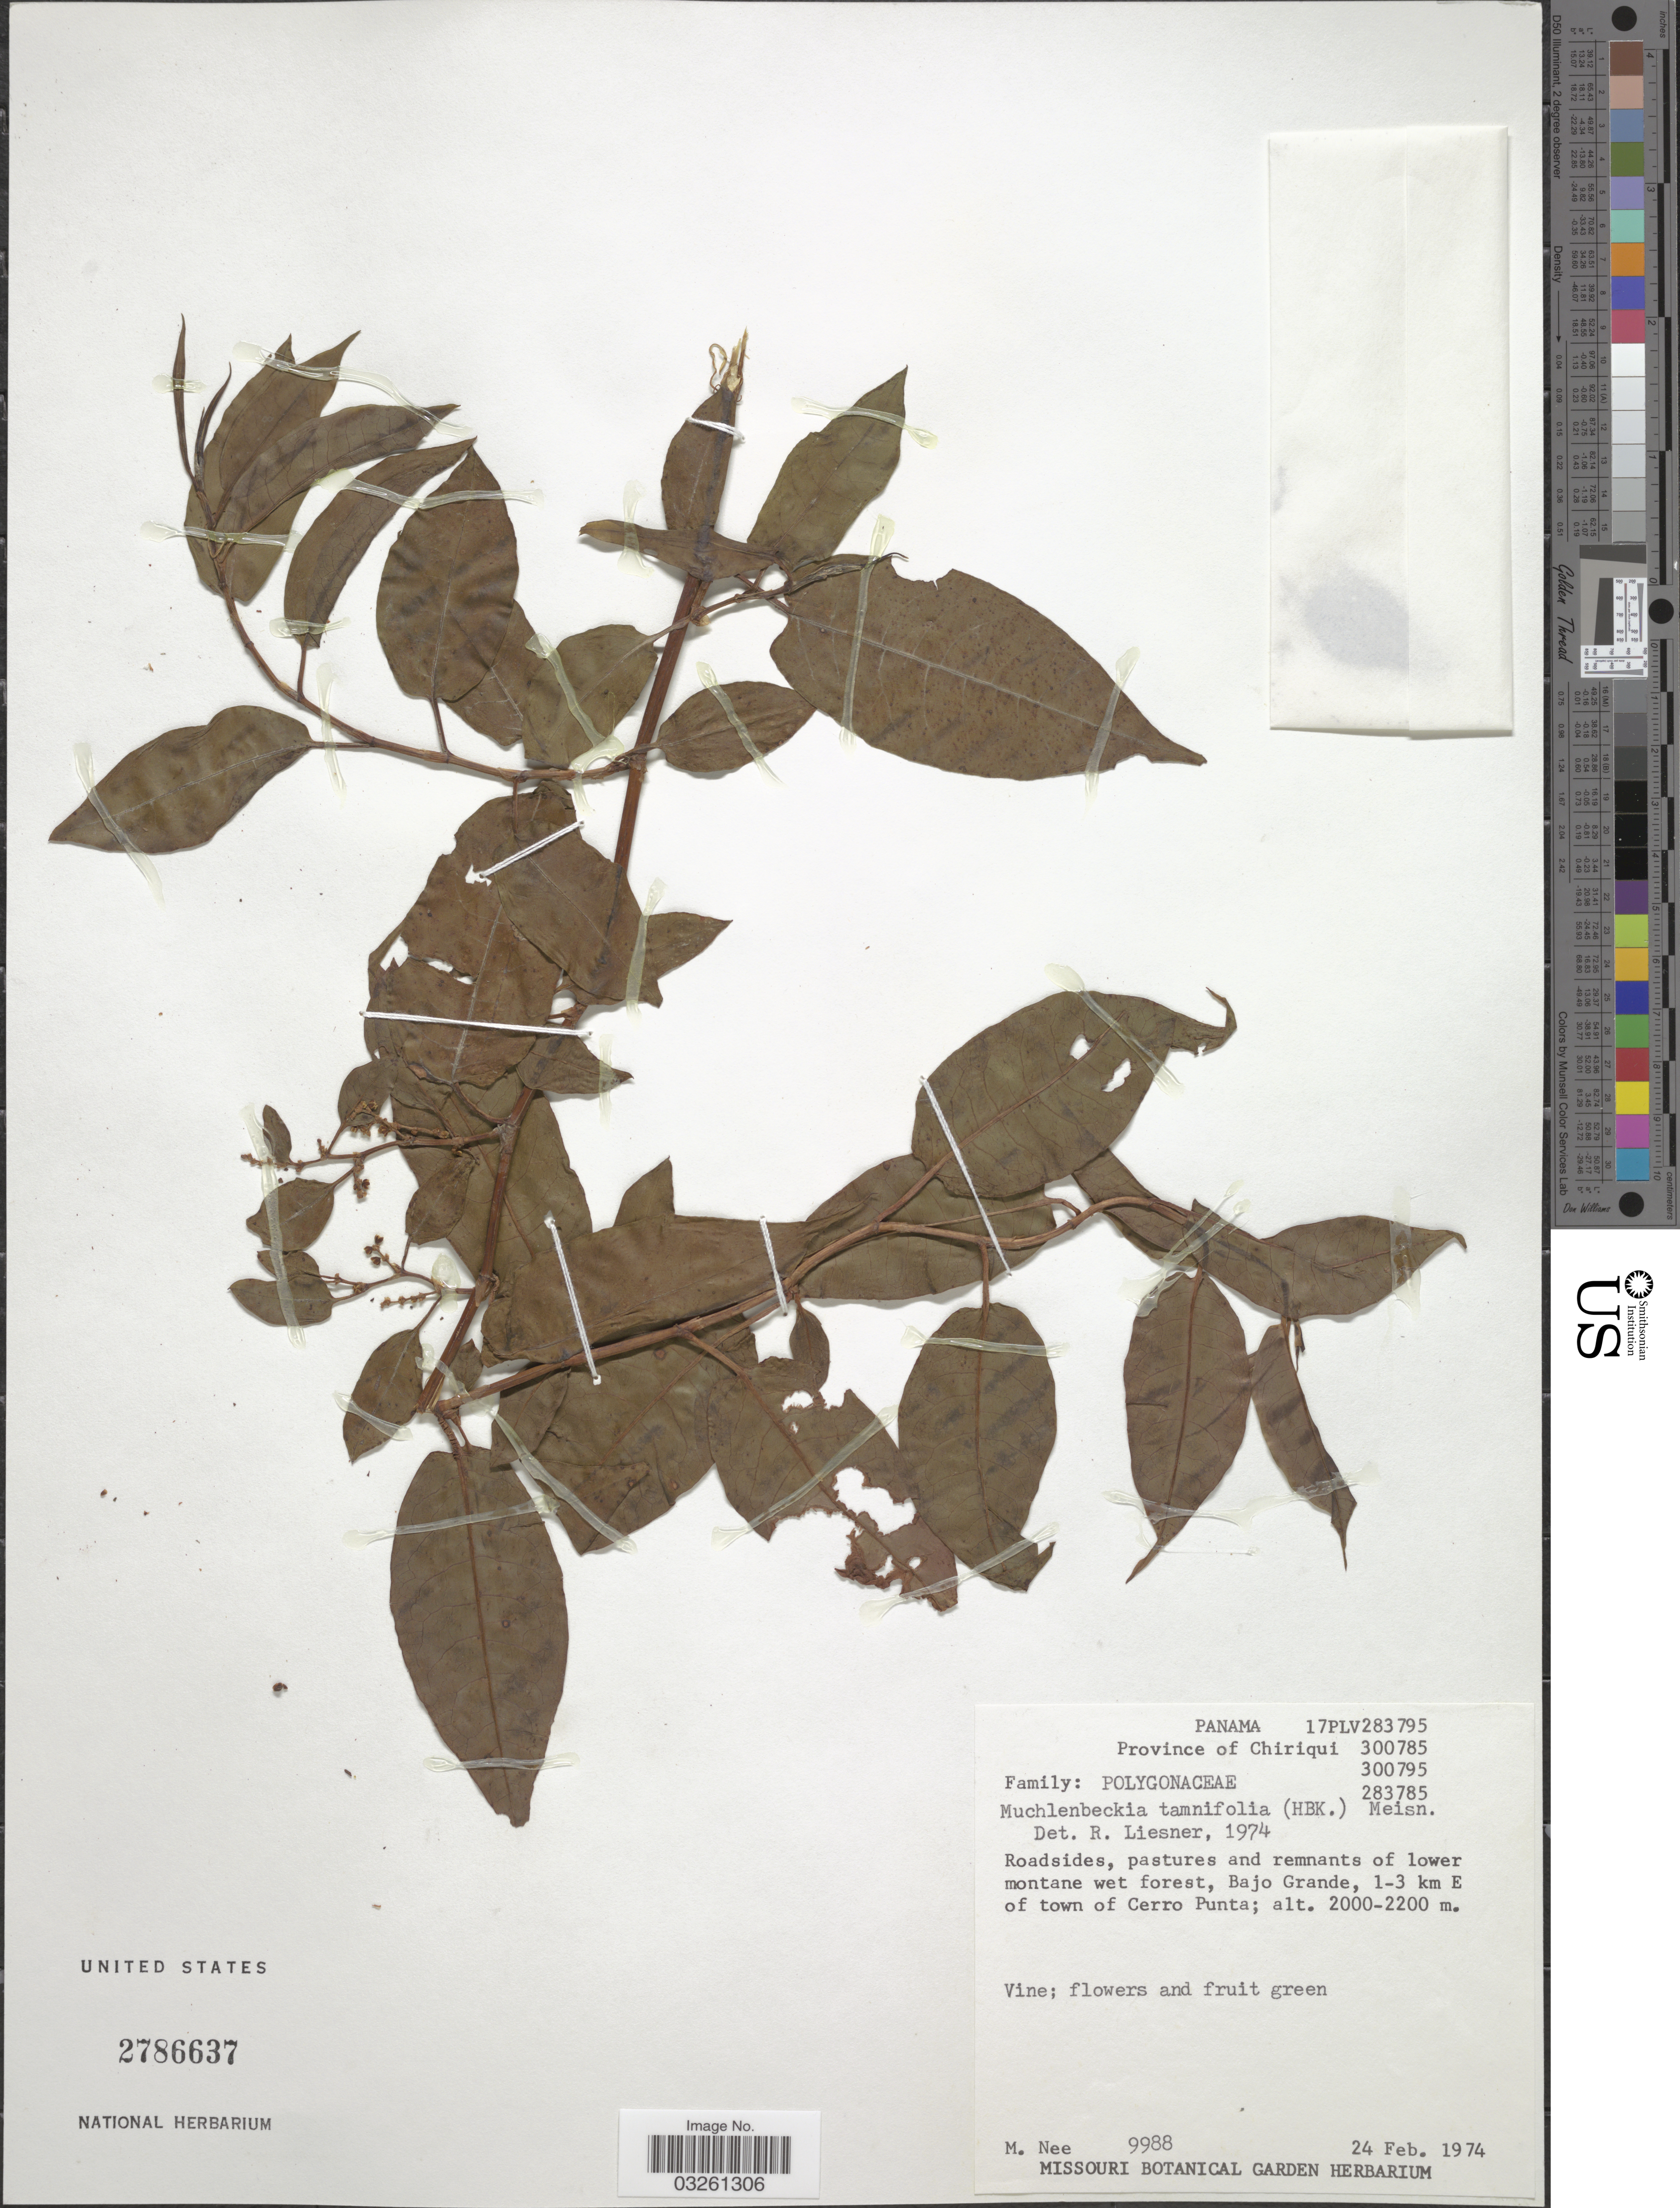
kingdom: Plantae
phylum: Tracheophyta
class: Magnoliopsida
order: Caryophyllales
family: Polygonaceae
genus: Muehlenbeckia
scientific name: Muehlenbeckia tamnifolia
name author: (Kunth) Meisn.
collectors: M. Nee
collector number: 9988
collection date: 1974-02-24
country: Panama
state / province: Chiriqui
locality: Bajo Grande, 1-3 km E of town of Cerro Punta.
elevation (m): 2000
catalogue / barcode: US 2786637